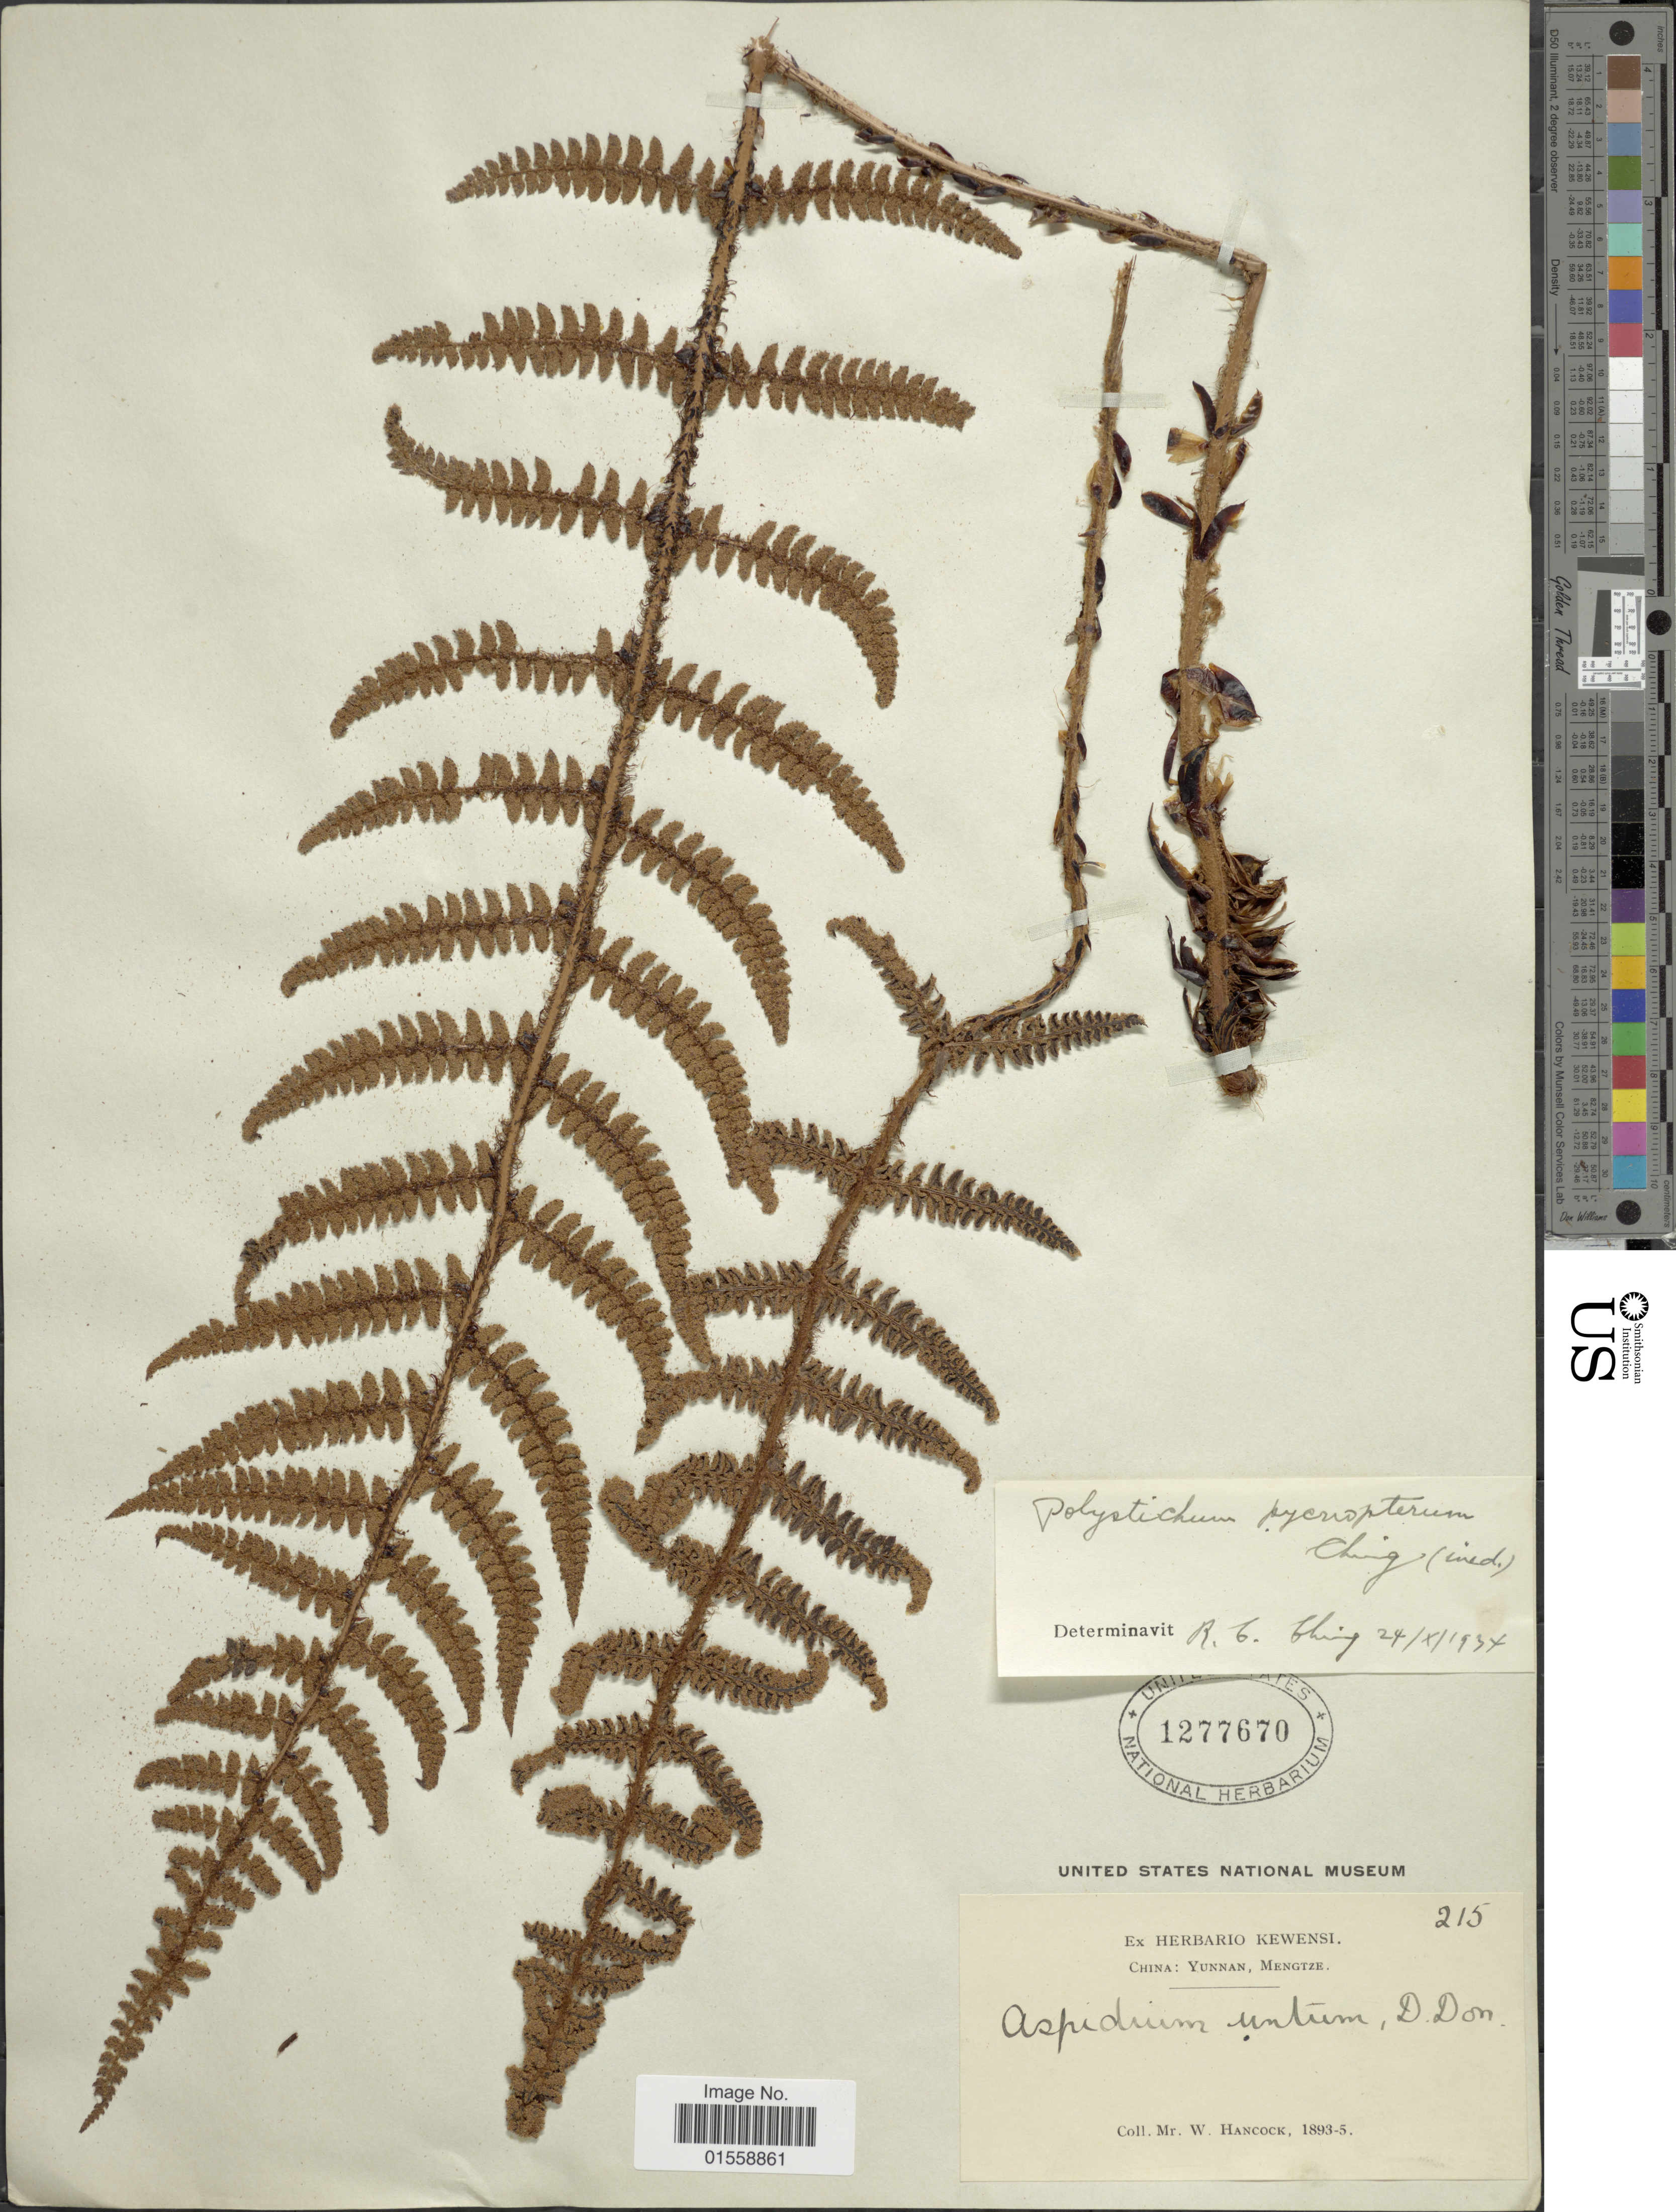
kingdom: Plantae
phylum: Tracheophyta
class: Polypodiopsida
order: Polypodiales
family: Dryopteridaceae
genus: Polystichum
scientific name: Polystichum aculeatum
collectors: W. Hancock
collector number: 215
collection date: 1893/1895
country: China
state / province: Yunnan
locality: China: Yunnan, Mengtze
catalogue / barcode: US 1277670